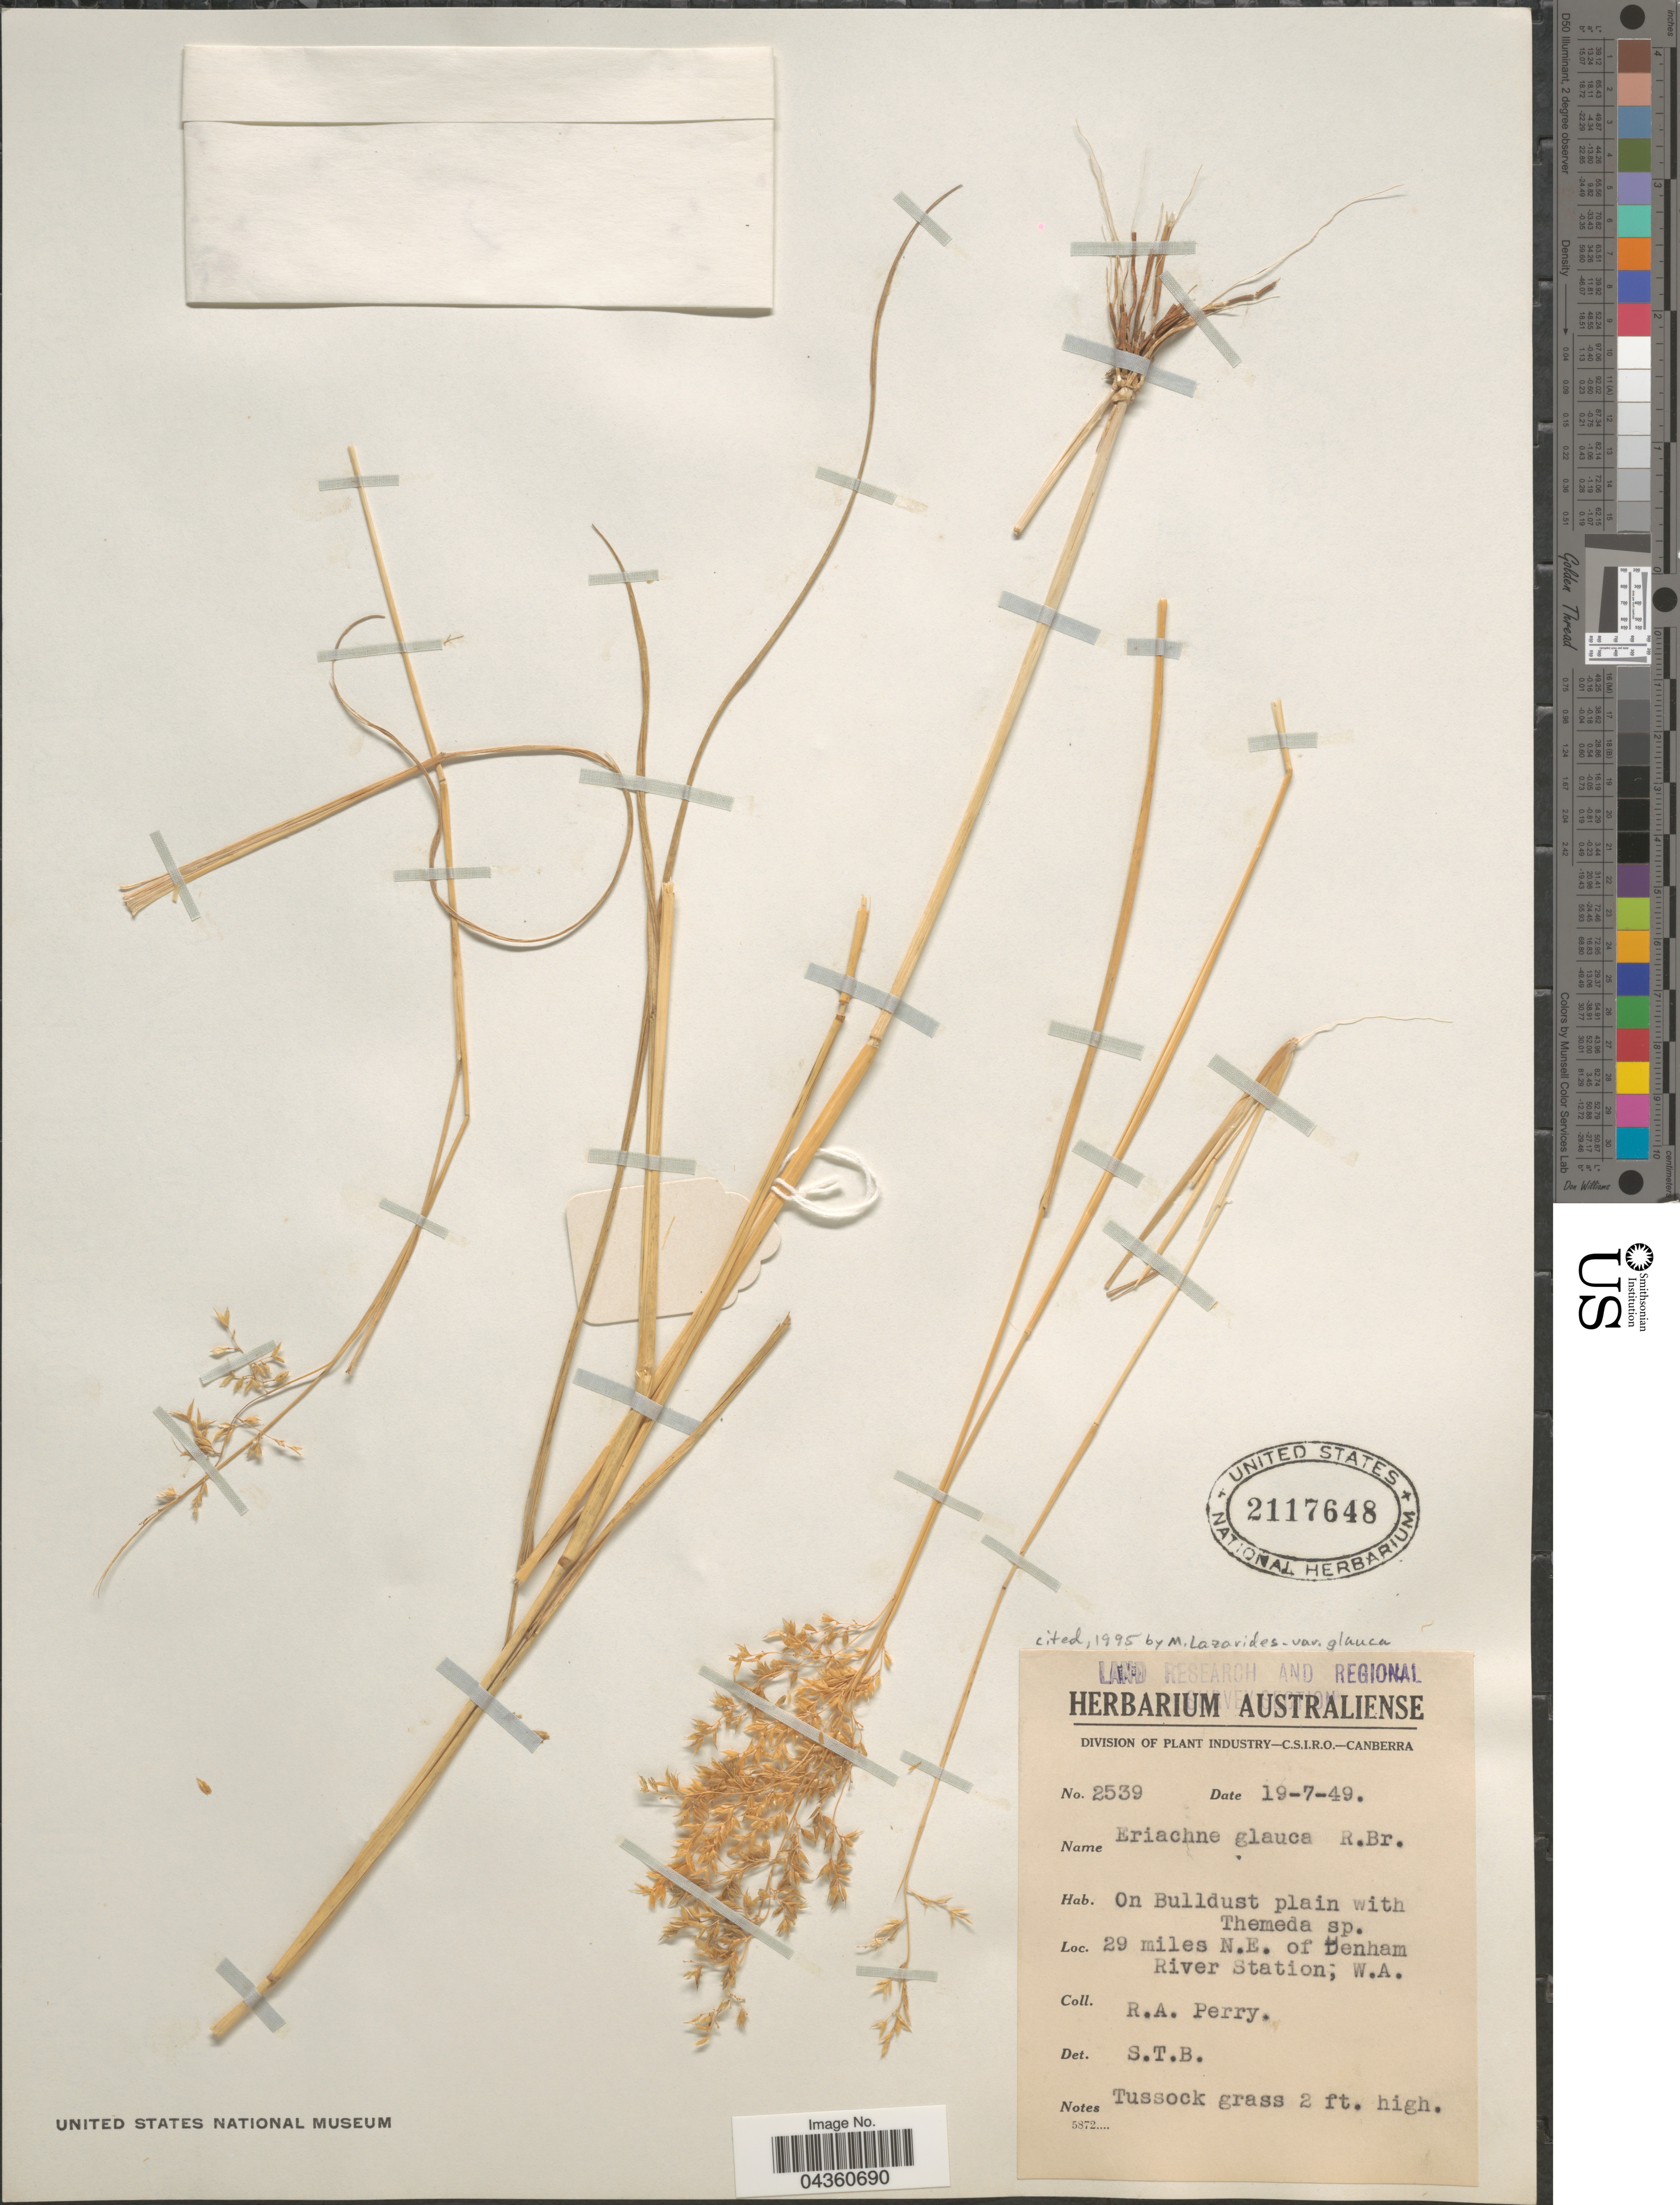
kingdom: Plantae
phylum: Tracheophyta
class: Liliopsida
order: Poales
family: Poaceae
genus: Eriachne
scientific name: Eriachne glauca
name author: R. Br.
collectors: Perry, R. A.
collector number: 2539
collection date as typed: Transcribed d/m/y: 19/7/49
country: Australia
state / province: Western Australia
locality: Land Research and Regional Survey Section. On Bulldust plain. 29 miles N.E. of Denham River Station.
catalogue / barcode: US 2117648